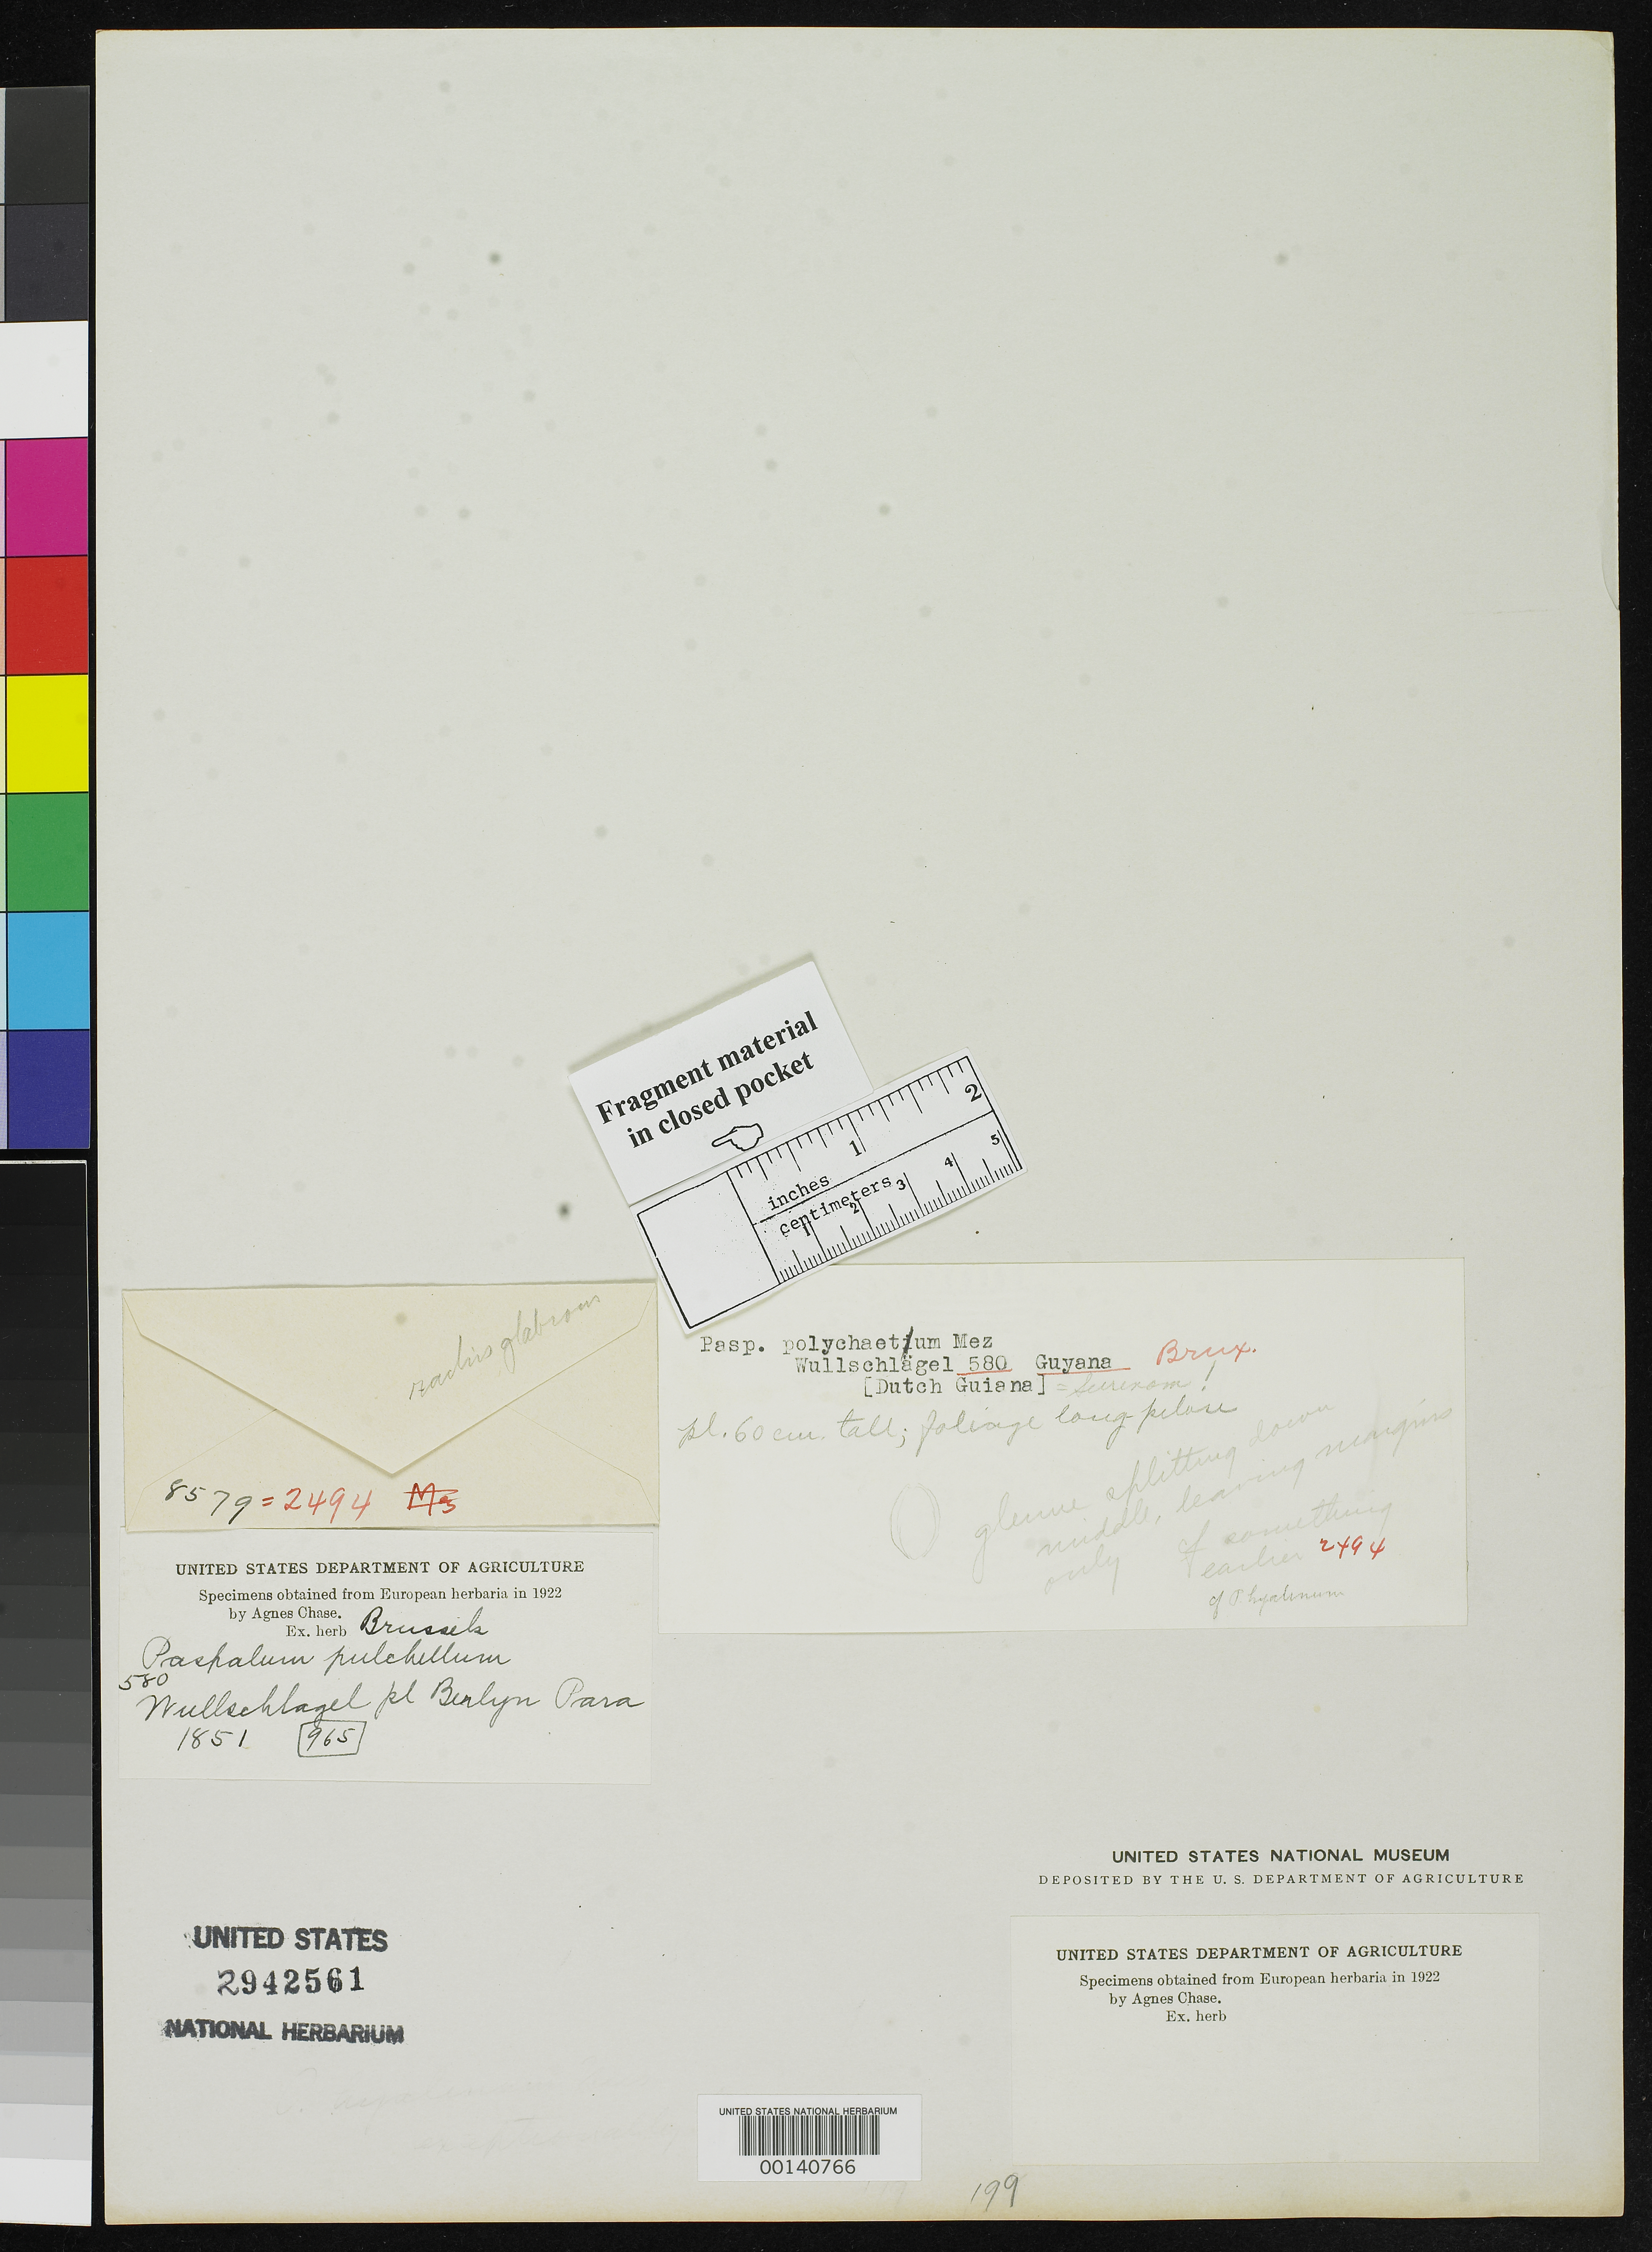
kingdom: Plantae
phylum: Tracheophyta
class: Liliopsida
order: Poales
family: Poaceae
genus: Paspalum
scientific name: Paspalum polychaetum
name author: Mez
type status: Type Fragment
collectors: H. R. Wullschlaegel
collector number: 580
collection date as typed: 1851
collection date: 1851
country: Suriname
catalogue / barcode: US 2942561